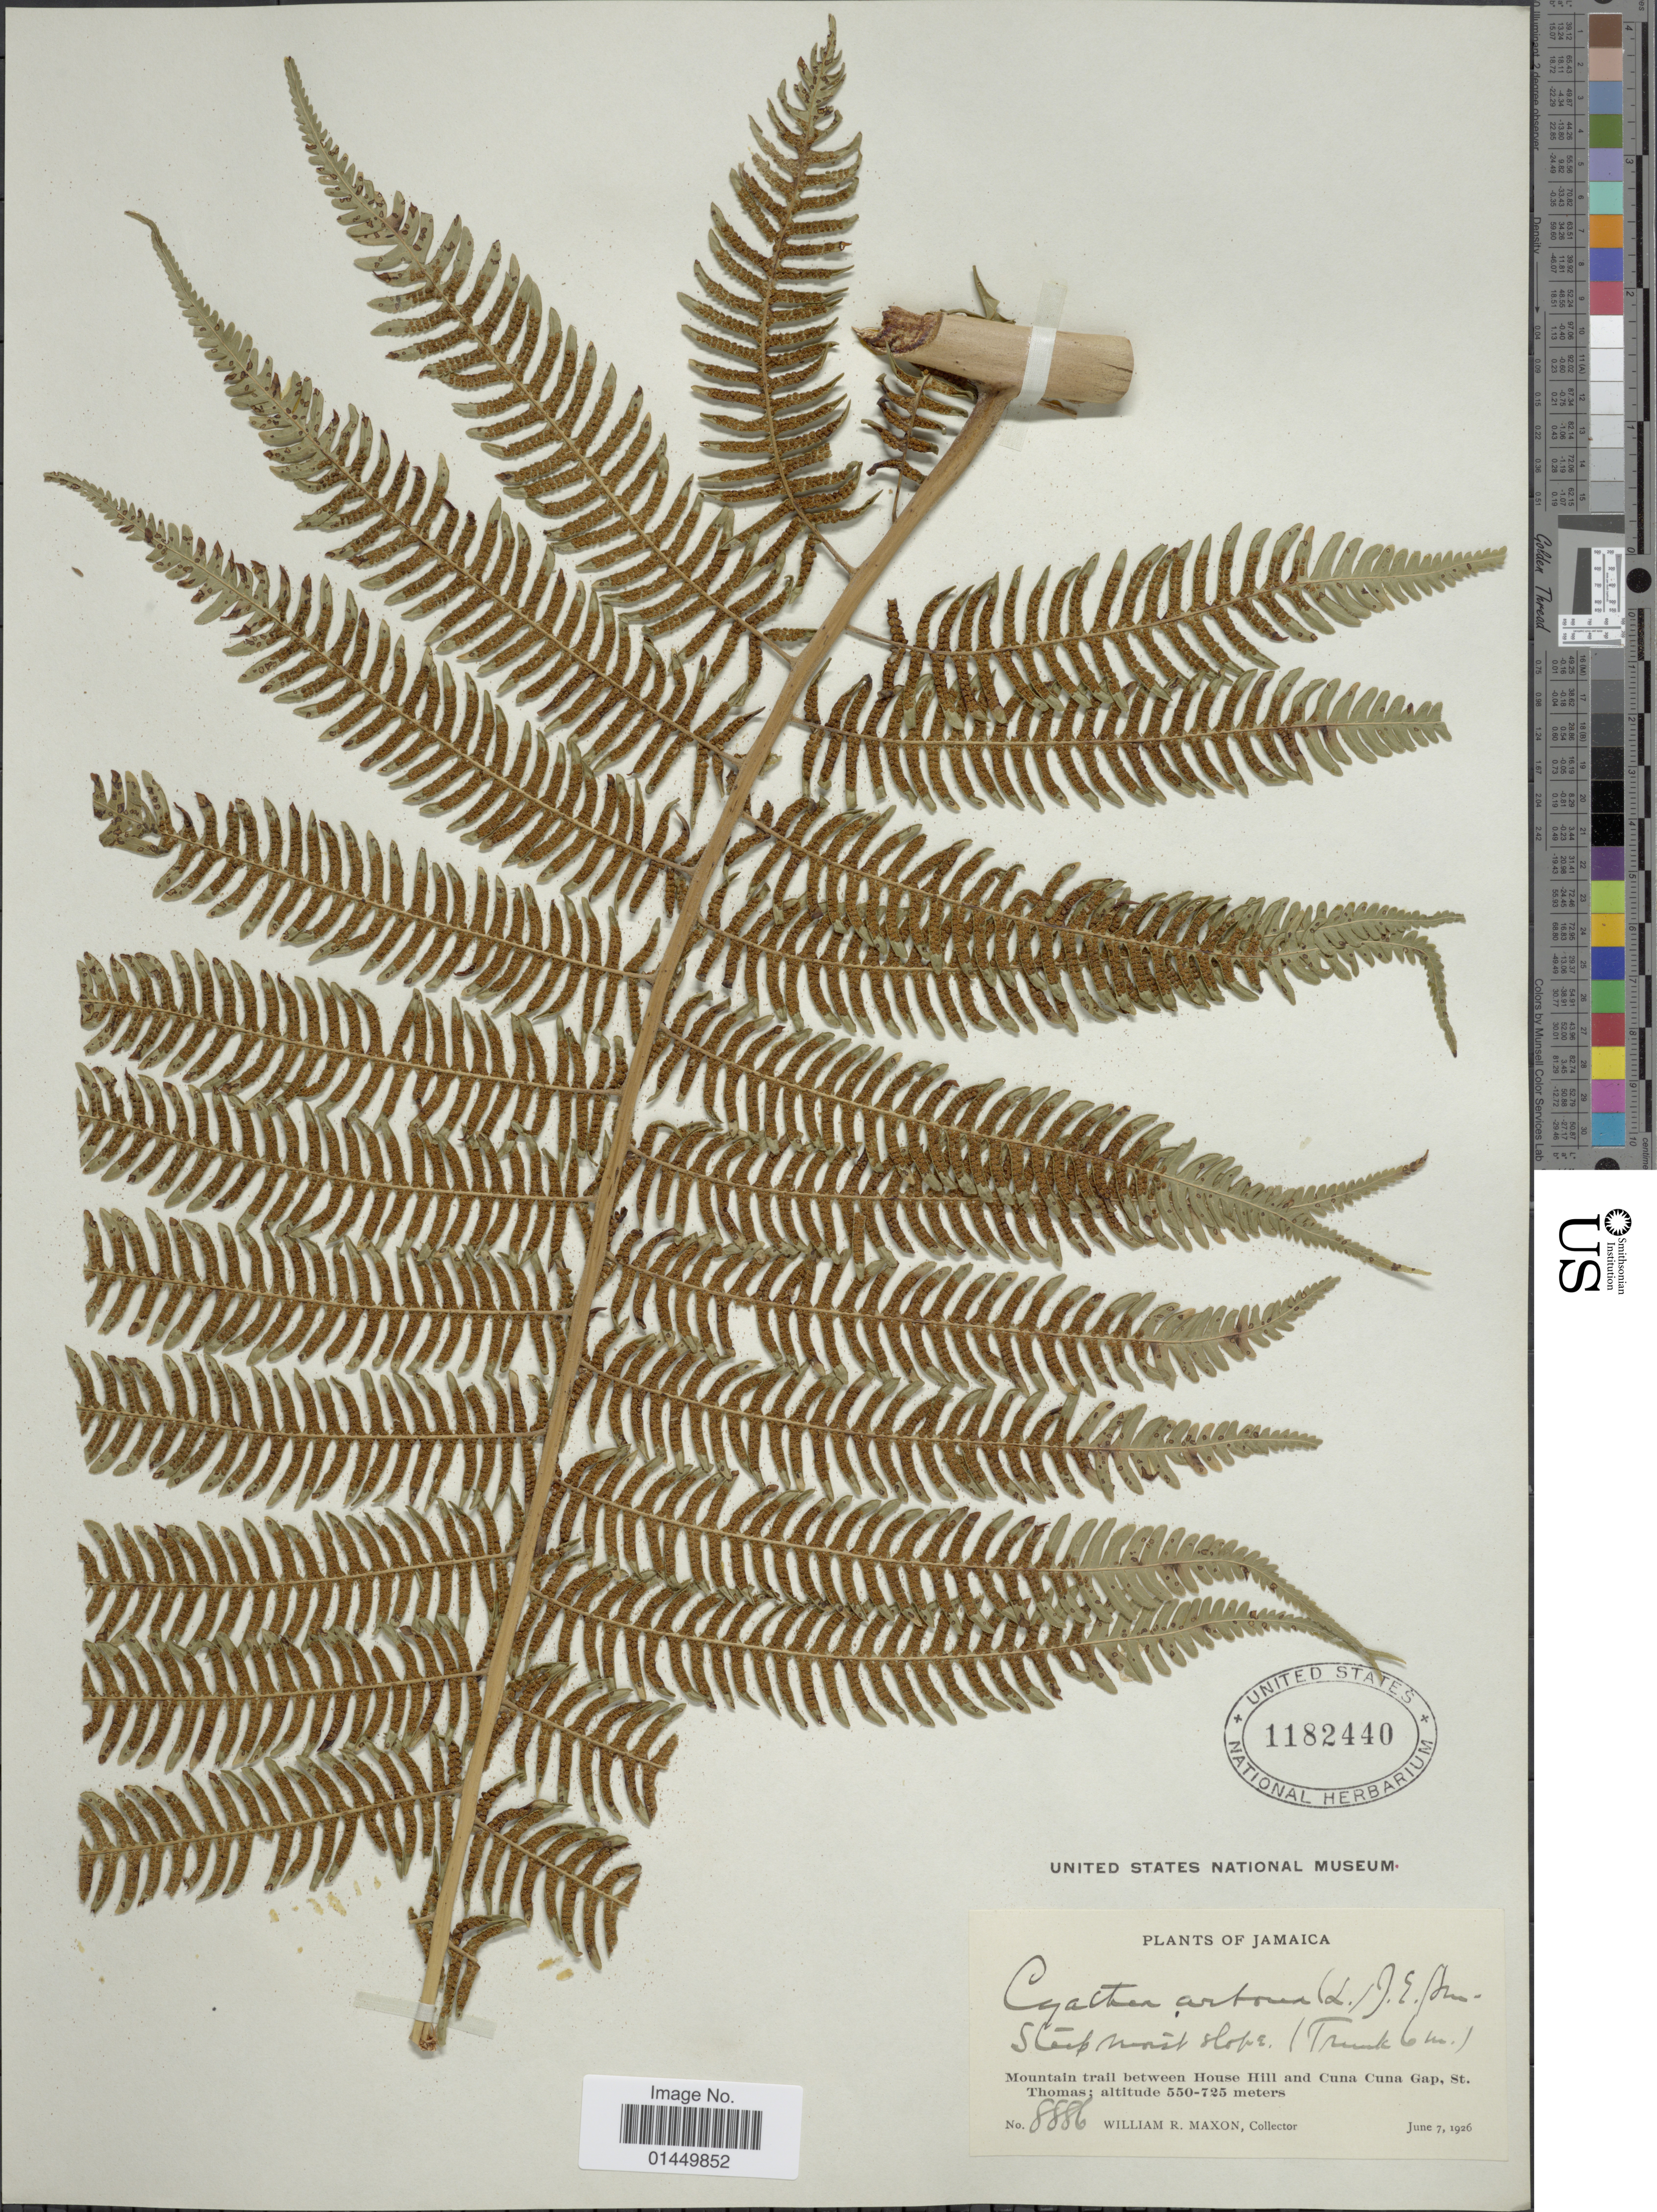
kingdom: Plantae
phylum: Tracheophyta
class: Polypodiopsida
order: Cyatheales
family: Cyatheaceae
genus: Cyathea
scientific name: Cyathea arborea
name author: (L.) Sm.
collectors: W. R. Maxon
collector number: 8886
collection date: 1926-06-07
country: Jamaica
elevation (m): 550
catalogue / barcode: US 1182440